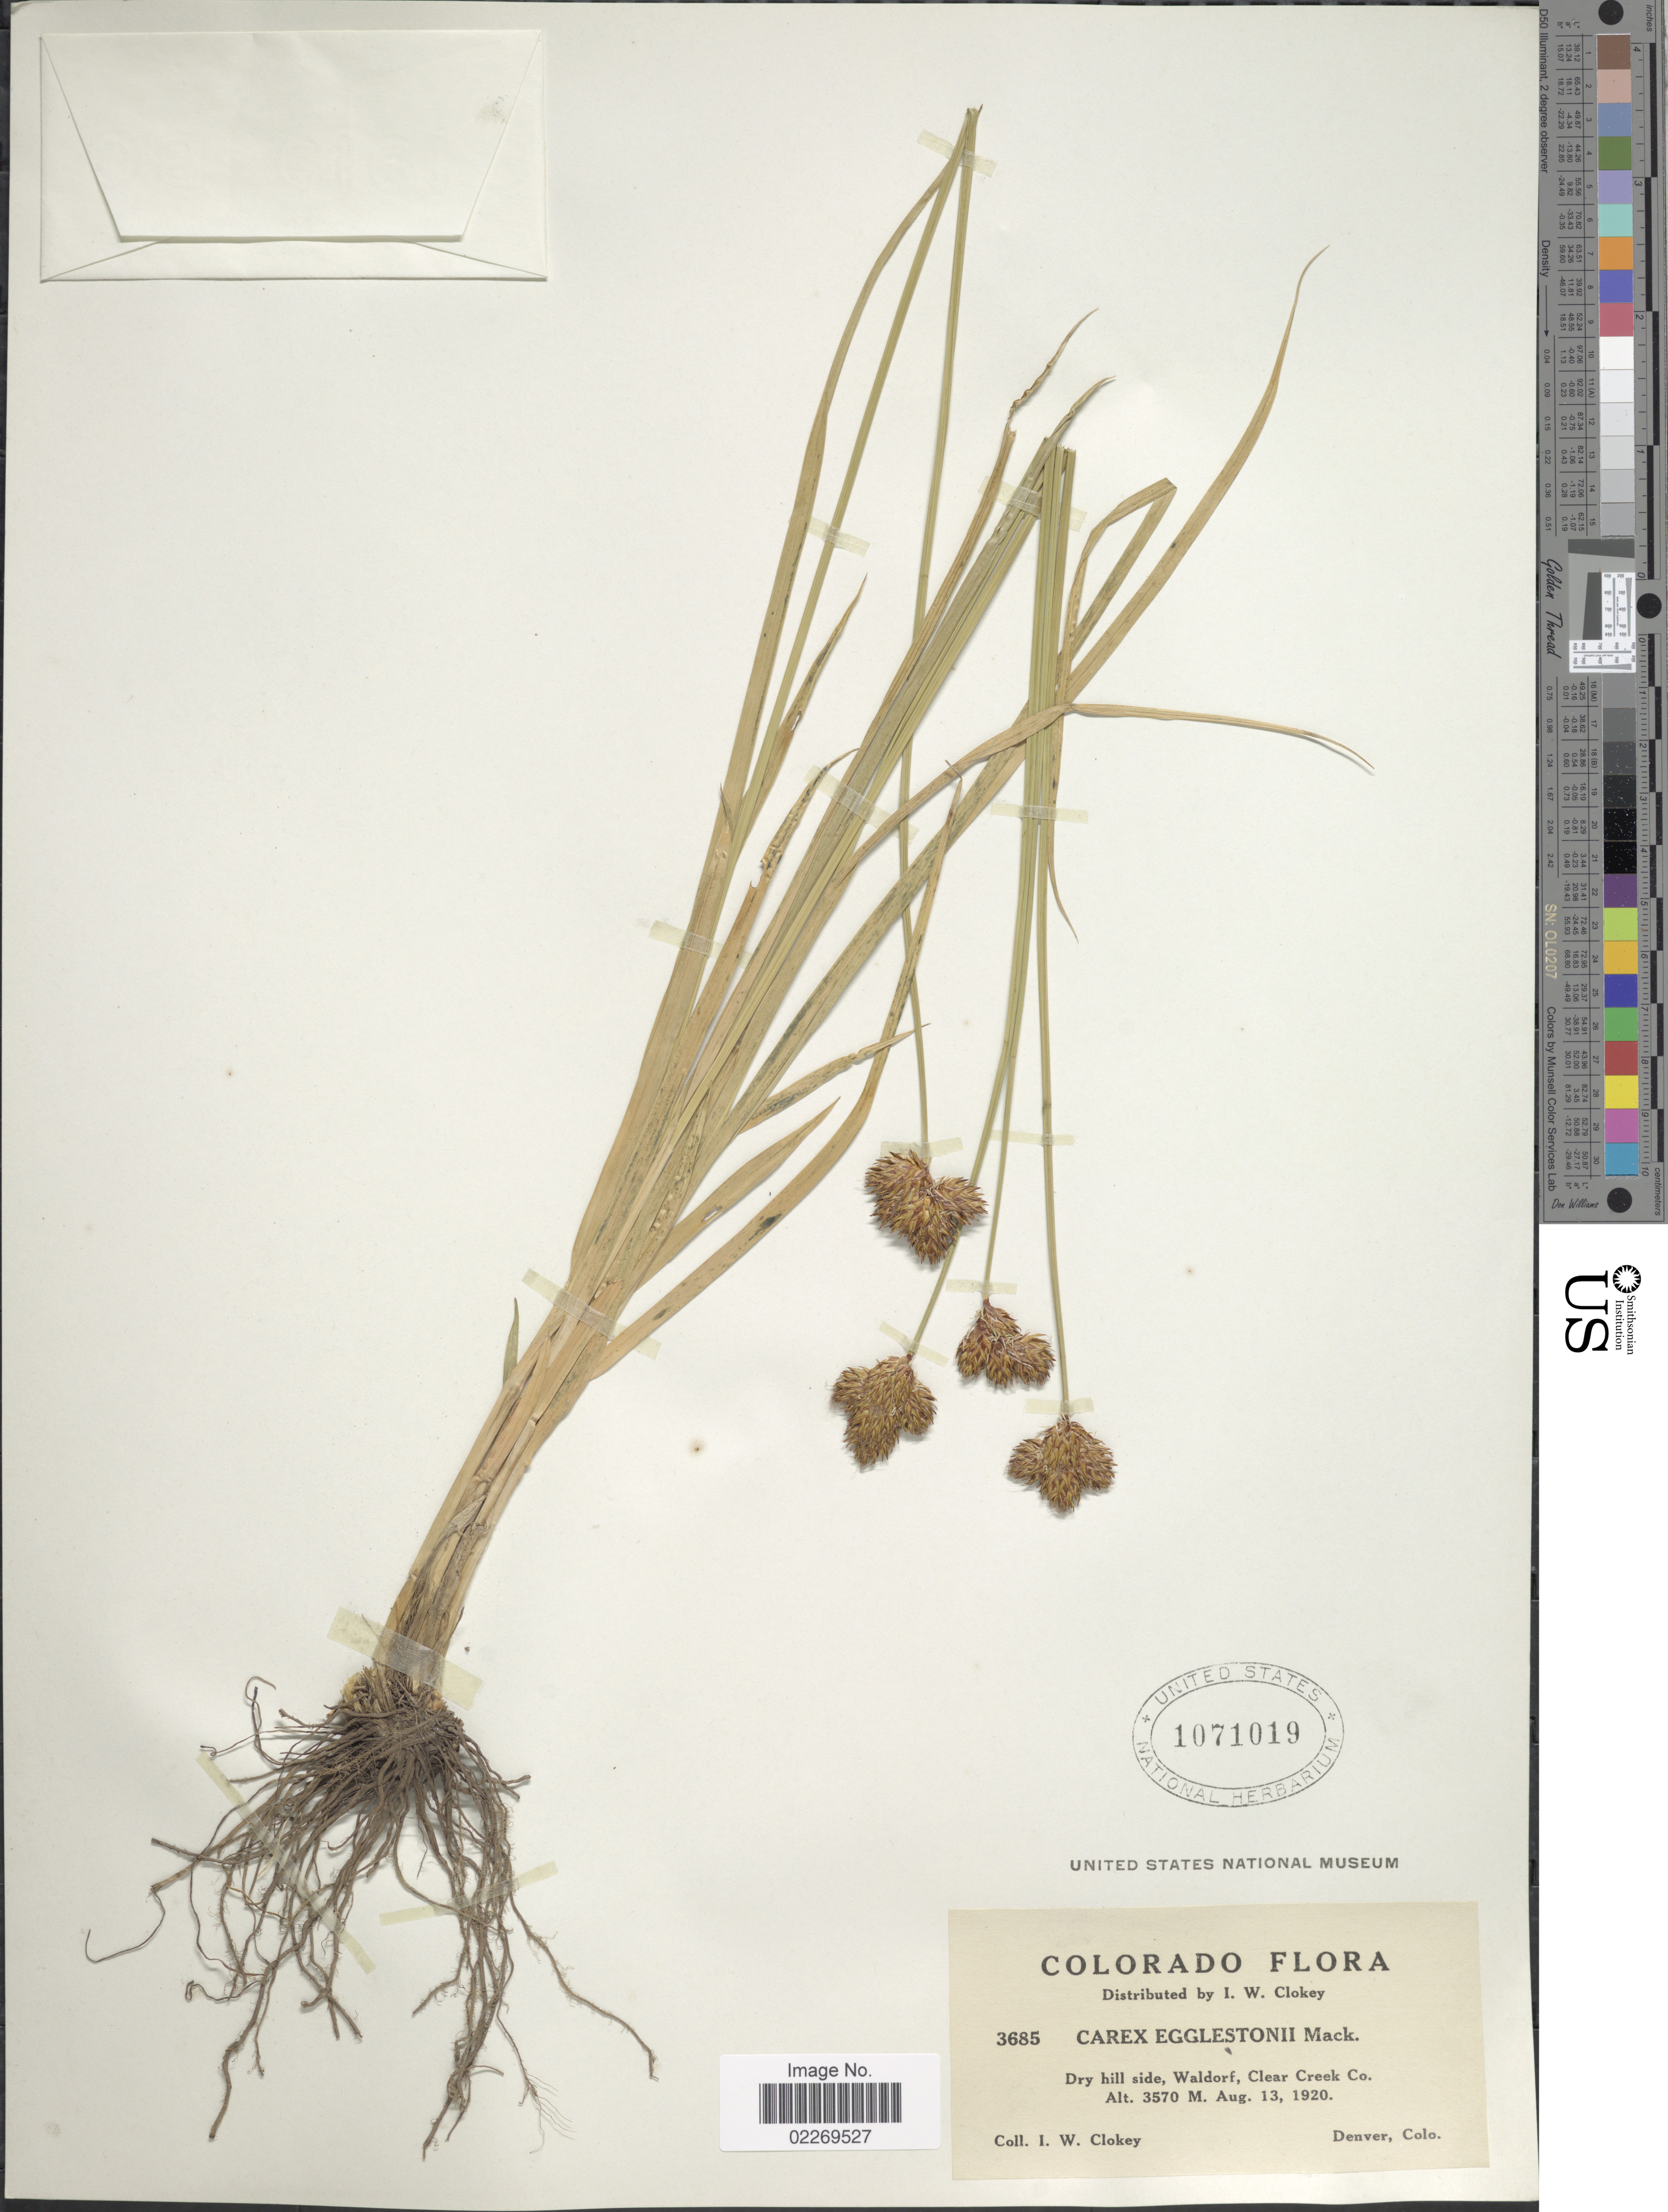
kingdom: Plantae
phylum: Tracheophyta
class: Liliopsida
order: Poales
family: Cyperaceae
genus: Carex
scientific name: Carex egglestonii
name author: Mack.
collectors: I. W. Clokey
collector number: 3685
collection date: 1920-08-13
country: United States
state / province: Colorado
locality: Waldorf, Clear Creek Co,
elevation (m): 3570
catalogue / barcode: US 1071019